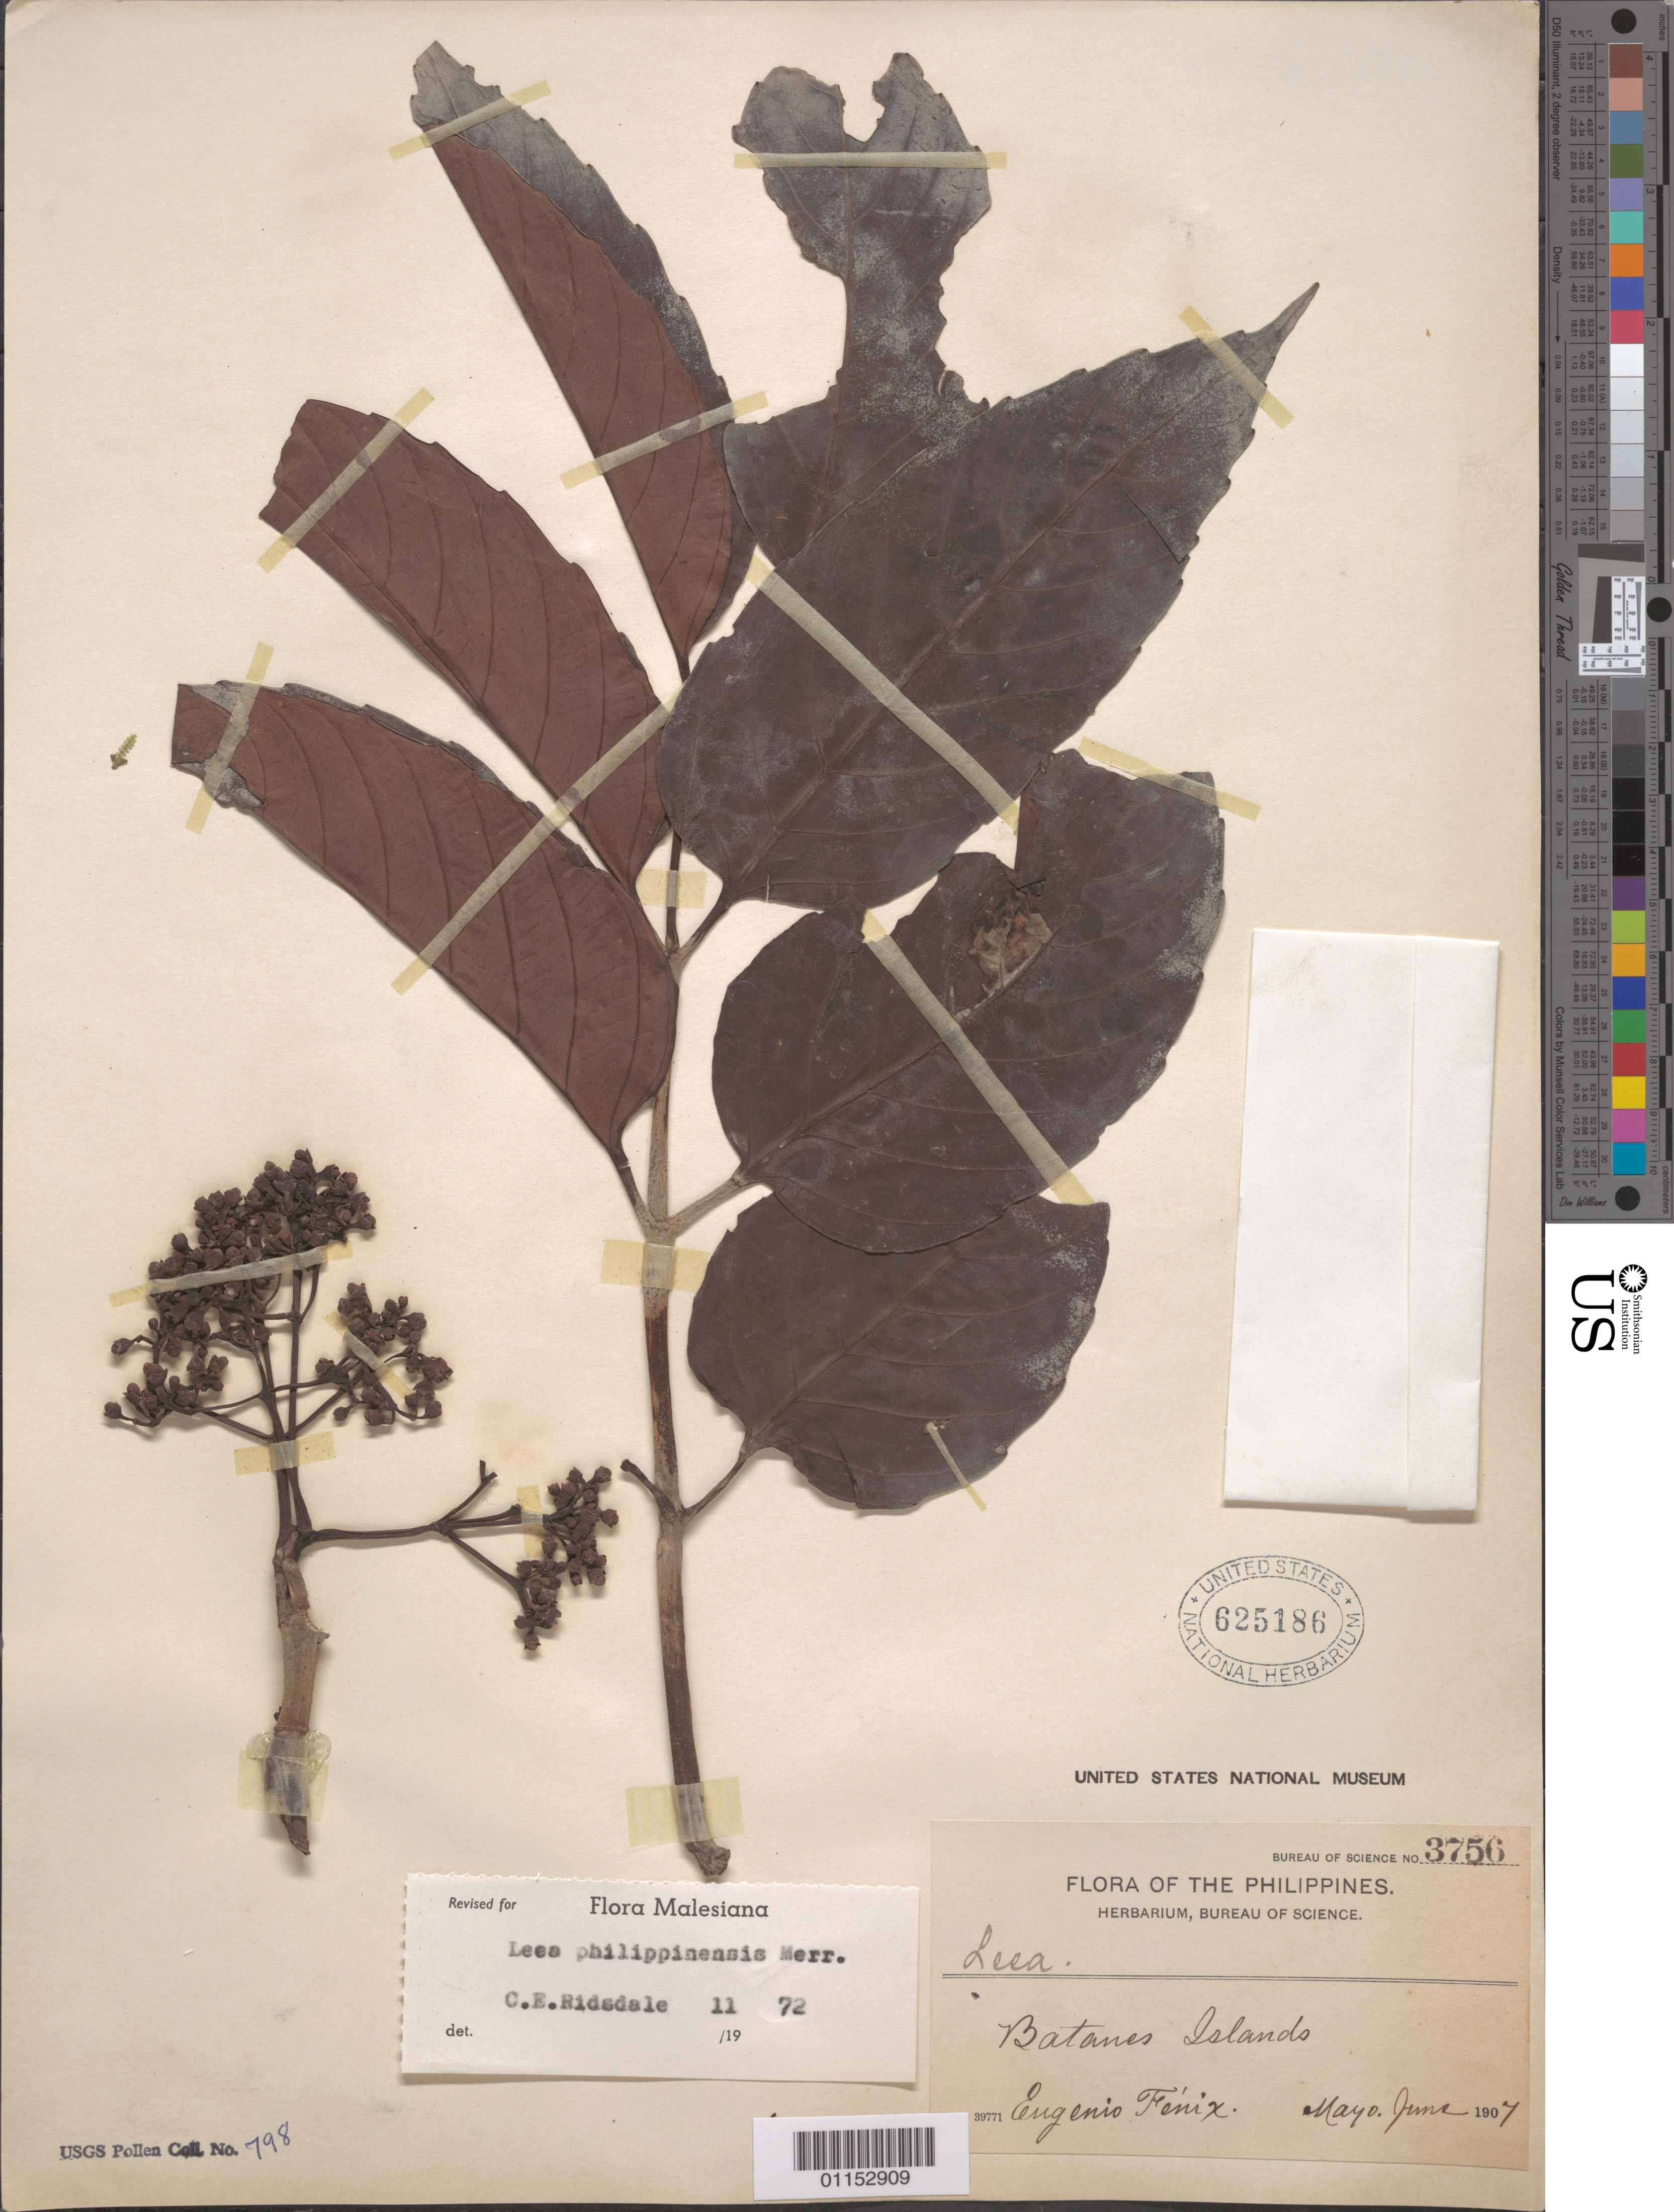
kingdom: Plantae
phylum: Tracheophyta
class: Magnoliopsida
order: Vitales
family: Vitaceae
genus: Leea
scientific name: Leea philippinensis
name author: Merr.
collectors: E. Fénix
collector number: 3756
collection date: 1907-05/1907-06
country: Philippines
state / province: Cagayan Valley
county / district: Batanes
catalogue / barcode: US 625186